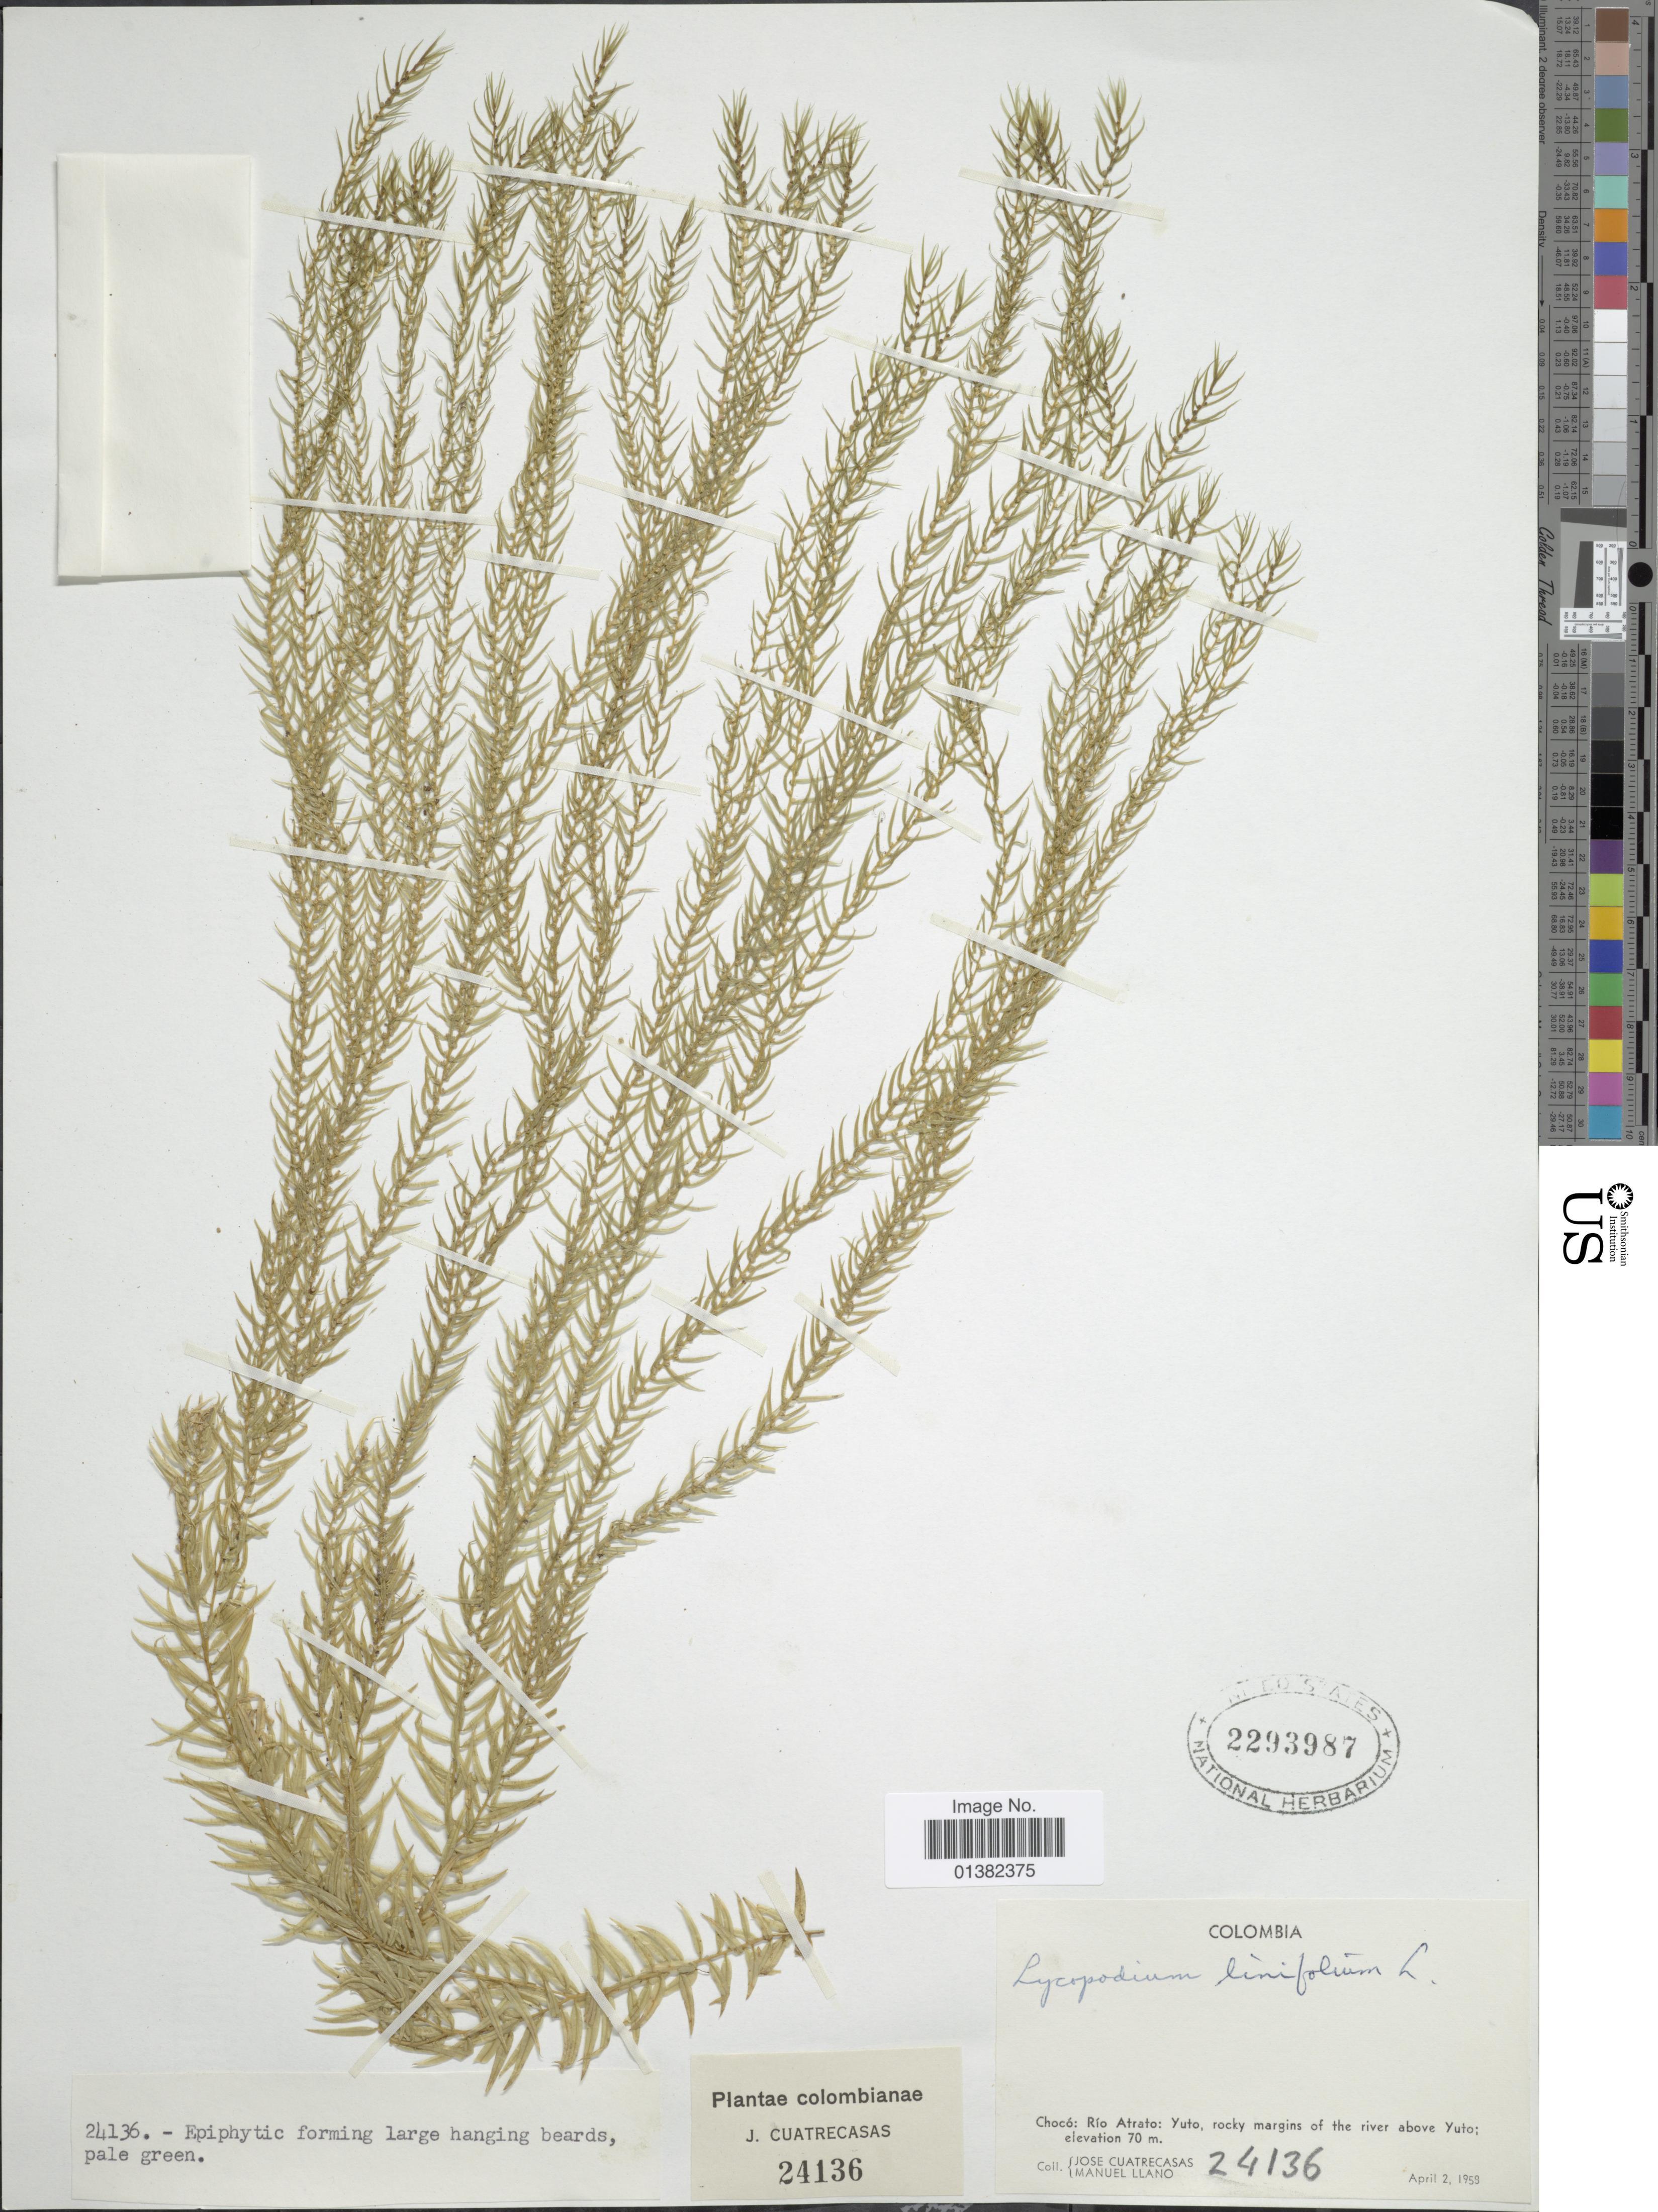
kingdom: Plantae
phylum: Tracheophyta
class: Lycopodiopsida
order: Lycopodiales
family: Lycopodiaceae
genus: Phlegmariurus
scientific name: Phlegmariurus linifolius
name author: (L.) B. Øllg.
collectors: J. Cuatrecasas & M. Llano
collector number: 24136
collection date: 1959-04-02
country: Colombia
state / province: Chocó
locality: Río Atrato: Yuto, rocky margins of the river above Yuto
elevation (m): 70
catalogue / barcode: US 2293987